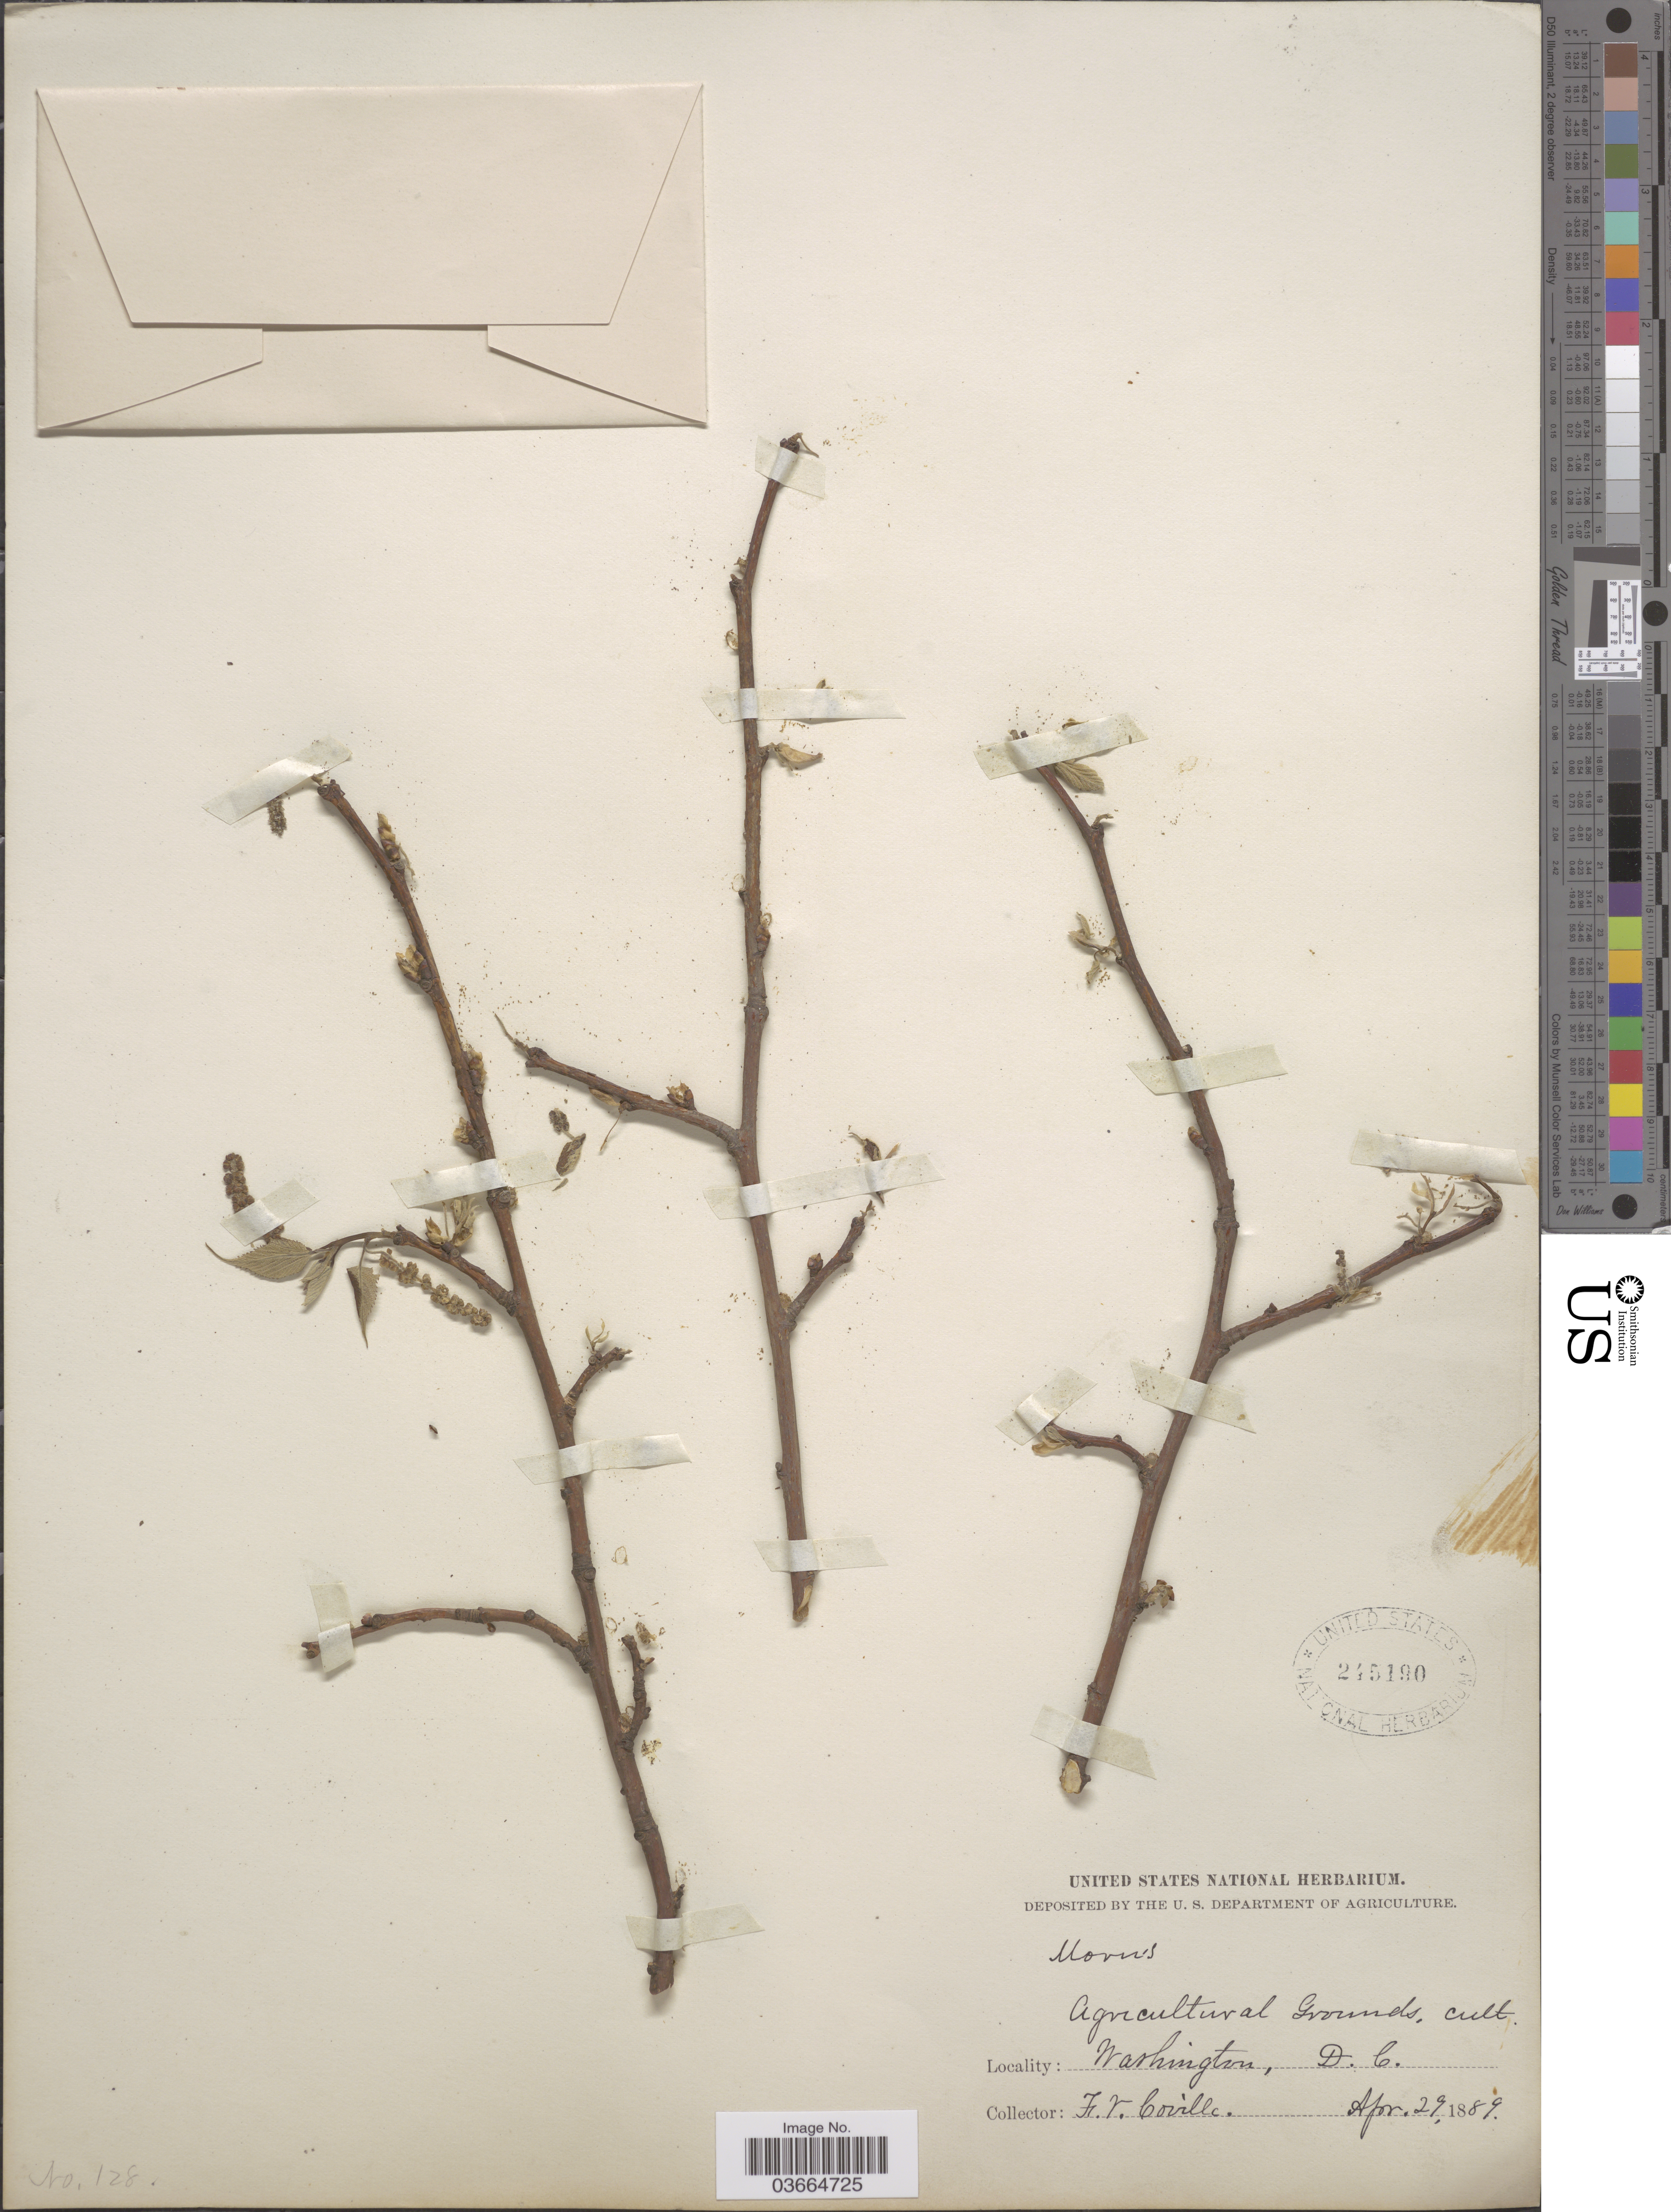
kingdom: Plantae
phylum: Tracheophyta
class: Magnoliopsida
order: Rosales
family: Moraceae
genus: Morus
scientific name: Morus sp.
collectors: F. V. Coville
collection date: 1889-04-29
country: United States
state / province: District of Columbia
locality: Agricultural Grounds. Washington, D.C.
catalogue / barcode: US 245190